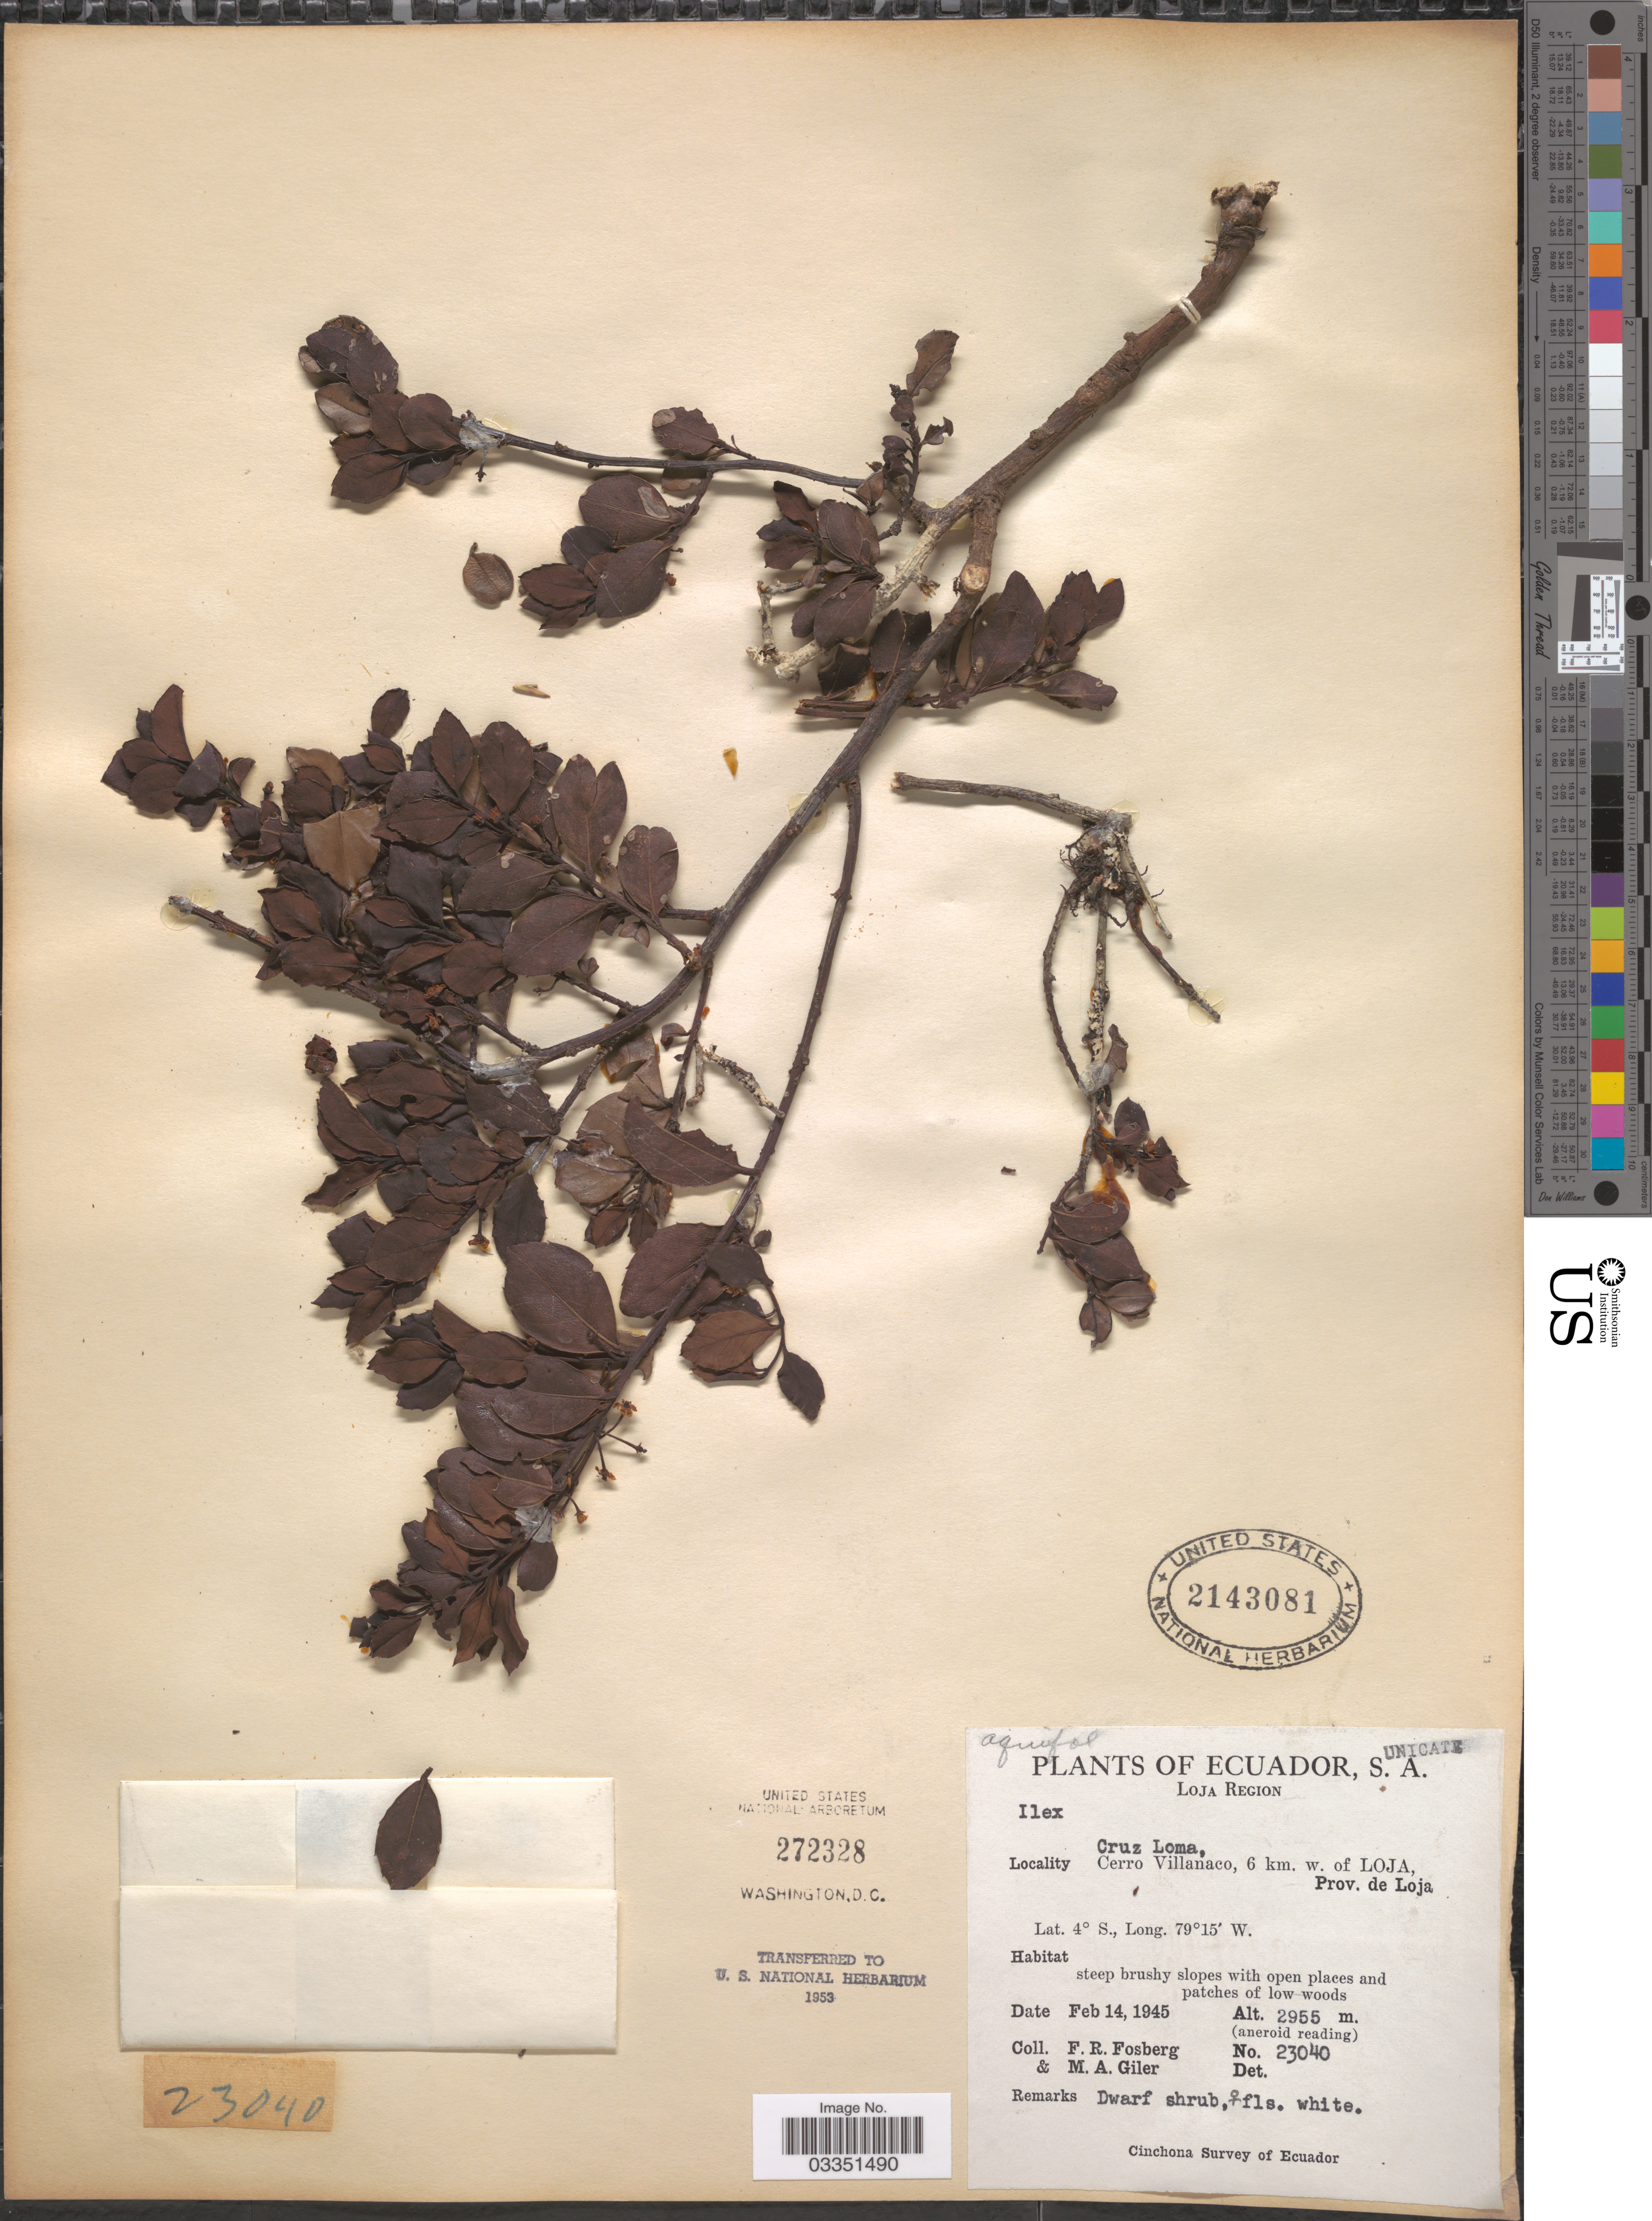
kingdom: Plantae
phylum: Tracheophyta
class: Magnoliopsida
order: Aquifoliales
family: Aquifoliaceae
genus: Ilex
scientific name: Ilex sp.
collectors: F. R. Fosberg & M. Giler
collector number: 23040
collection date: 1945-02-14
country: Ecuador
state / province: Loja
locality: Loja Region. Cruz Loma, Cerro Villanaco, 6 km. w. of Loja.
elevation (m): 2955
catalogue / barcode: US 2143081